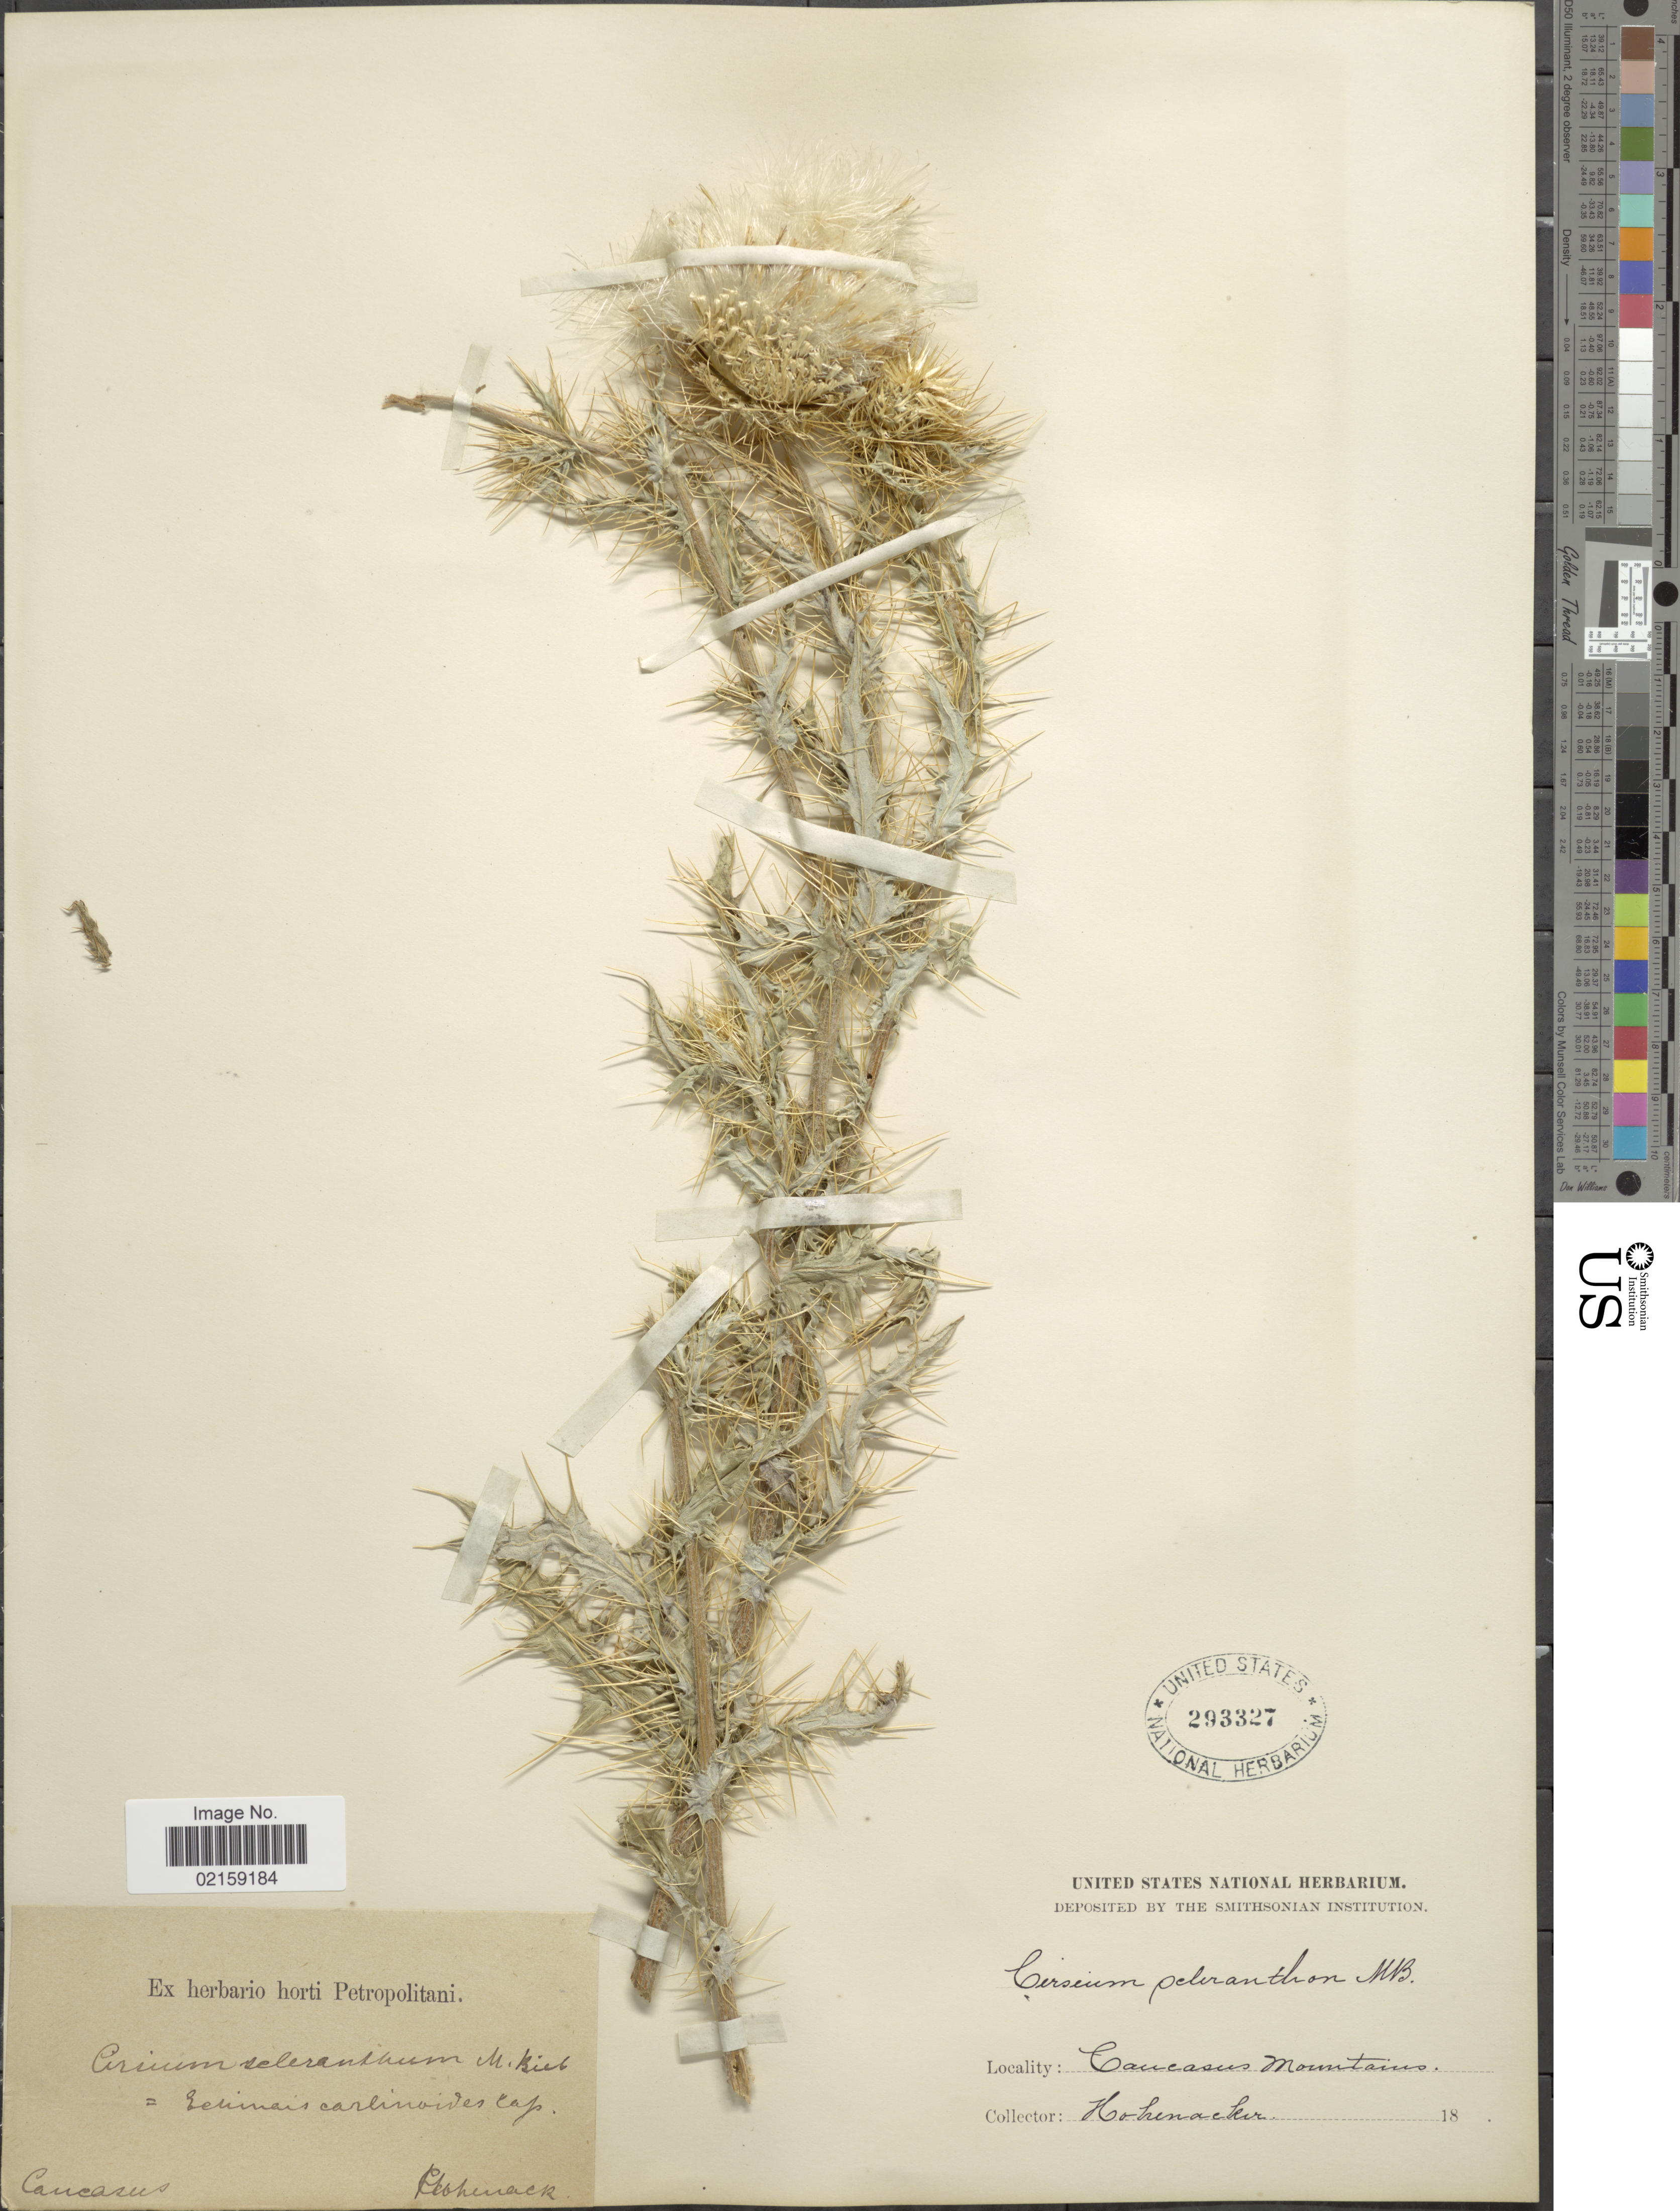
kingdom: Plantae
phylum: Tracheophyta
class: Magnoliopsida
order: Asterales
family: Asteraceae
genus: Cirsium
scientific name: Cirsium echinus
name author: (M. Bieb.) Hand.-Mazz.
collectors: Hohenacker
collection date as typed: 18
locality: Caucasus Mountains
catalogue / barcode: US 293327